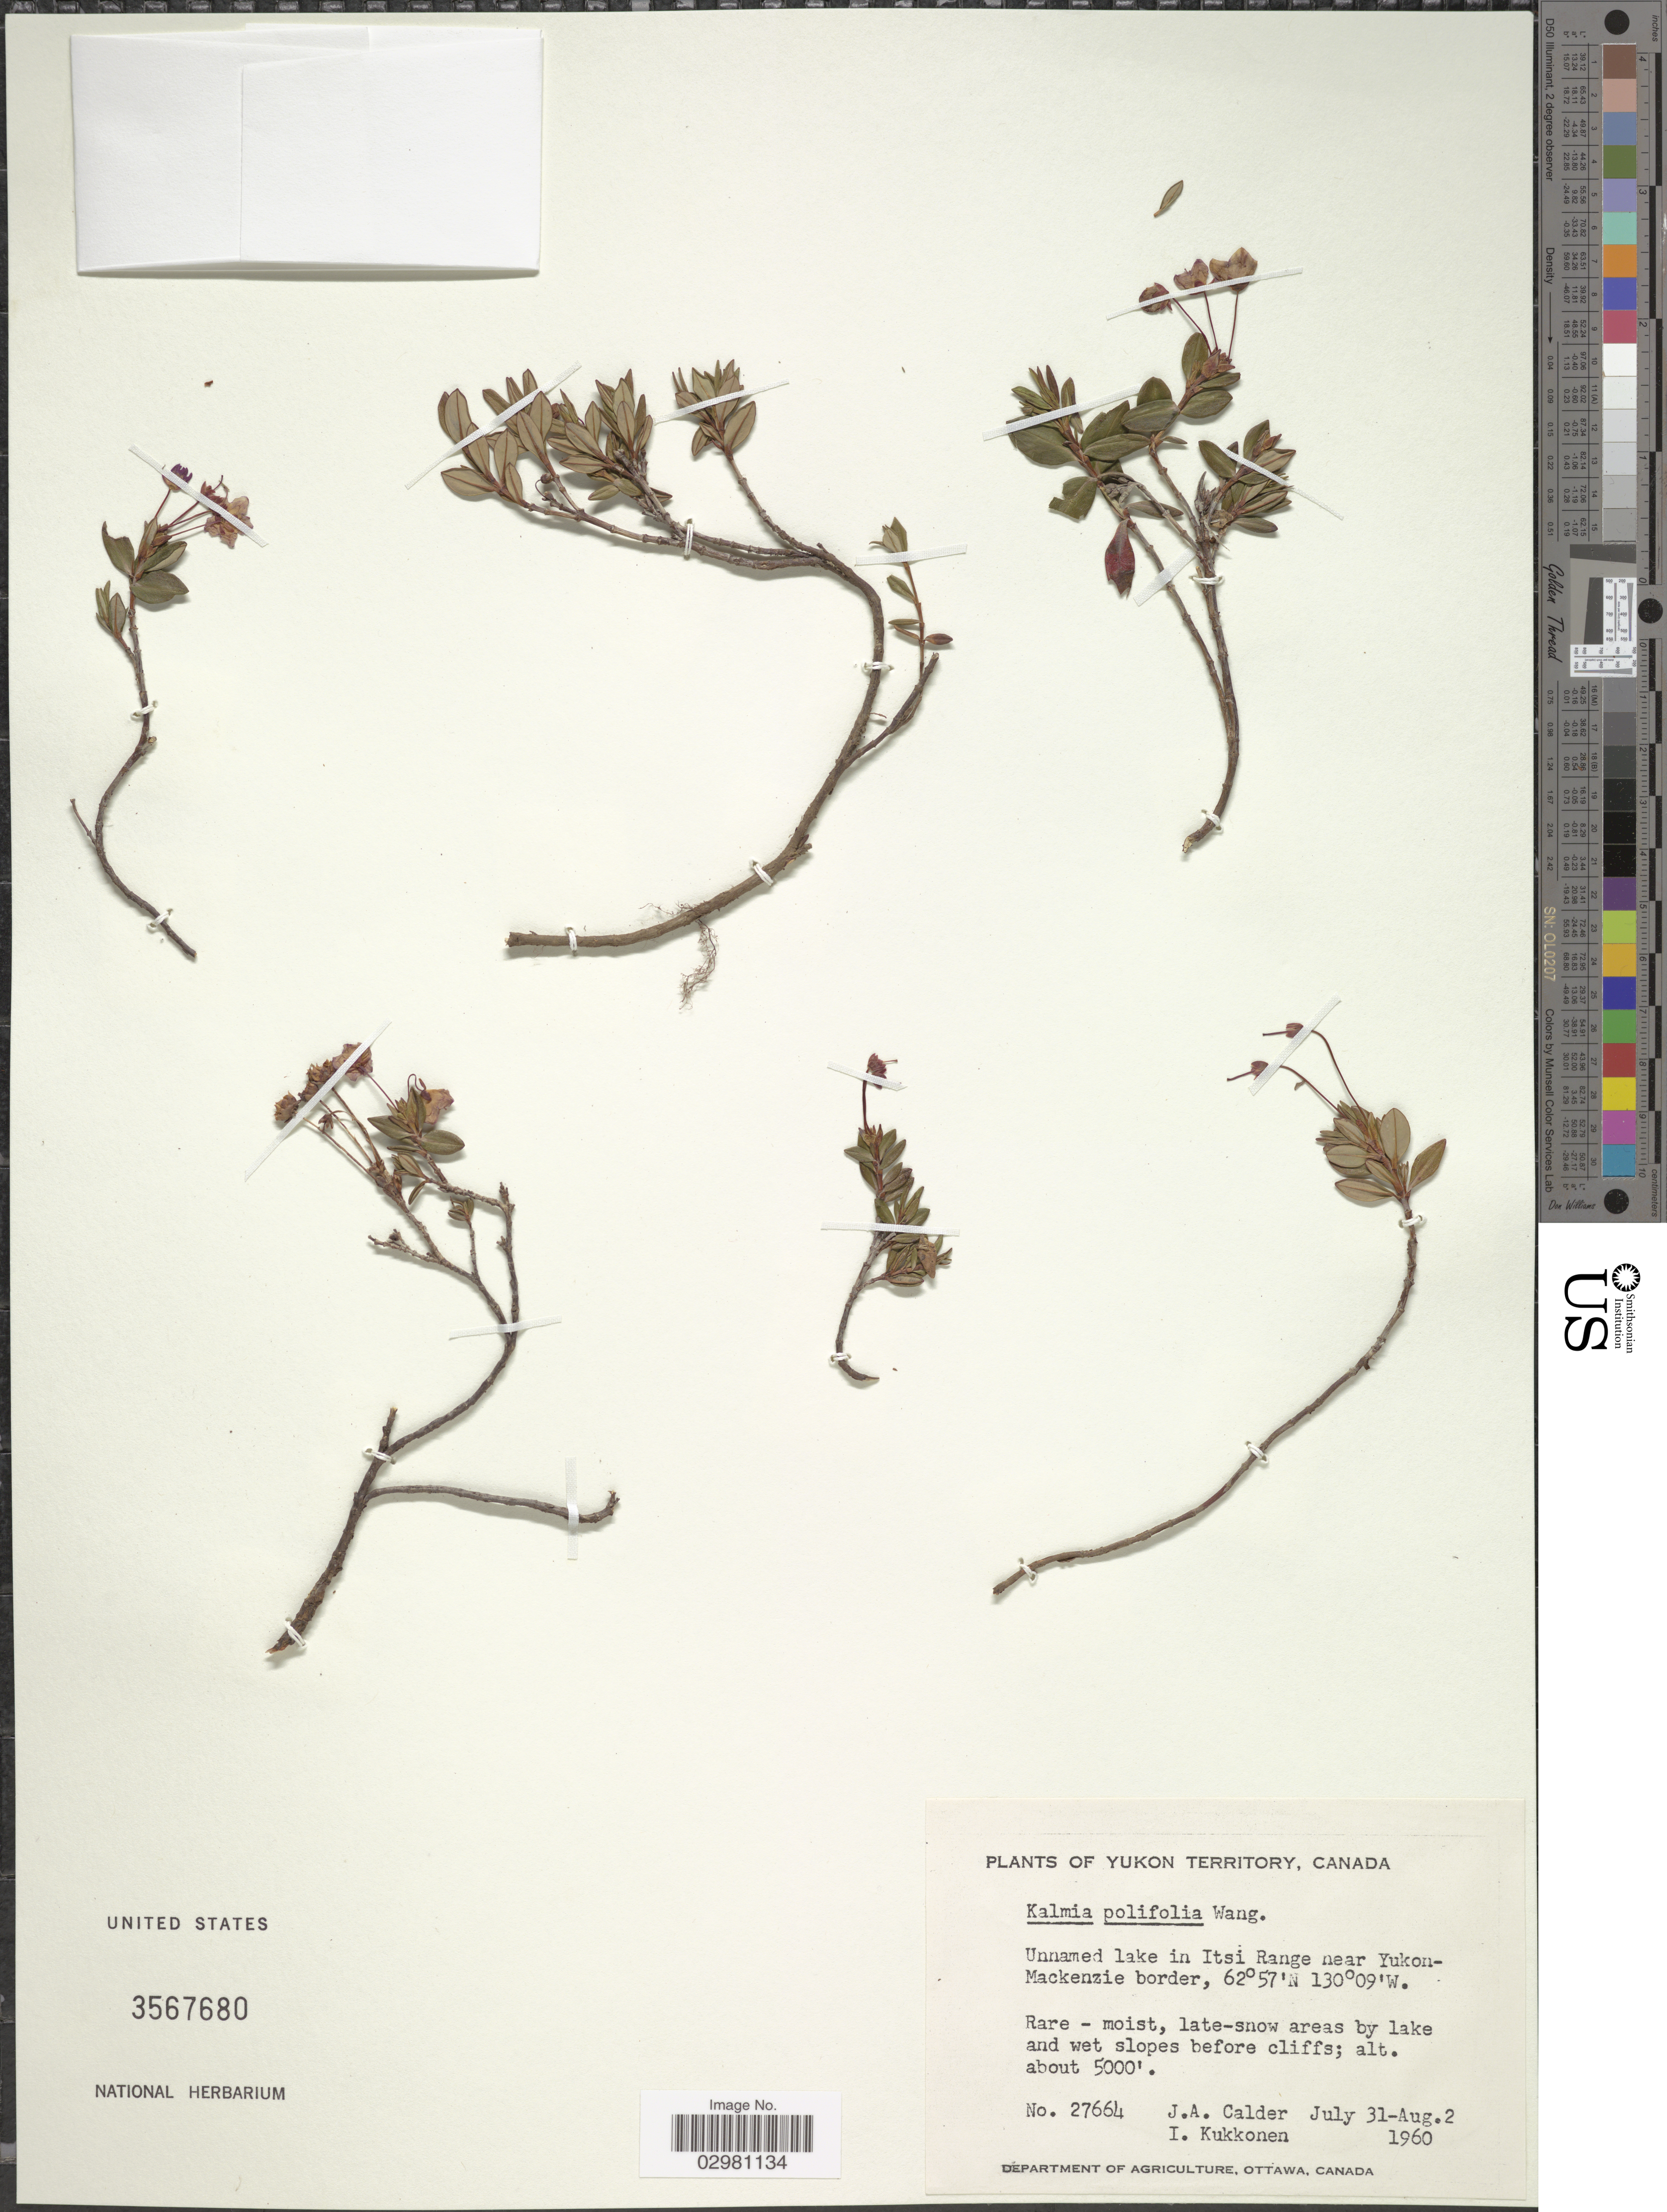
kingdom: Plantae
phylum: Tracheophyta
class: Magnoliopsida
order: Ericales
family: Ericaceae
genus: Kalmia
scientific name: Kalmia polifolia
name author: Wangenh.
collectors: J. A. Calder & I. Kukkonen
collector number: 27664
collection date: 1960-07-31/1960-08-02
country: Canada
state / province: Yukon Territory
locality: Unnamed lake in Itsi Range near Yukon-Mackenzie border.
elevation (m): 1524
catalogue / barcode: US 3567680